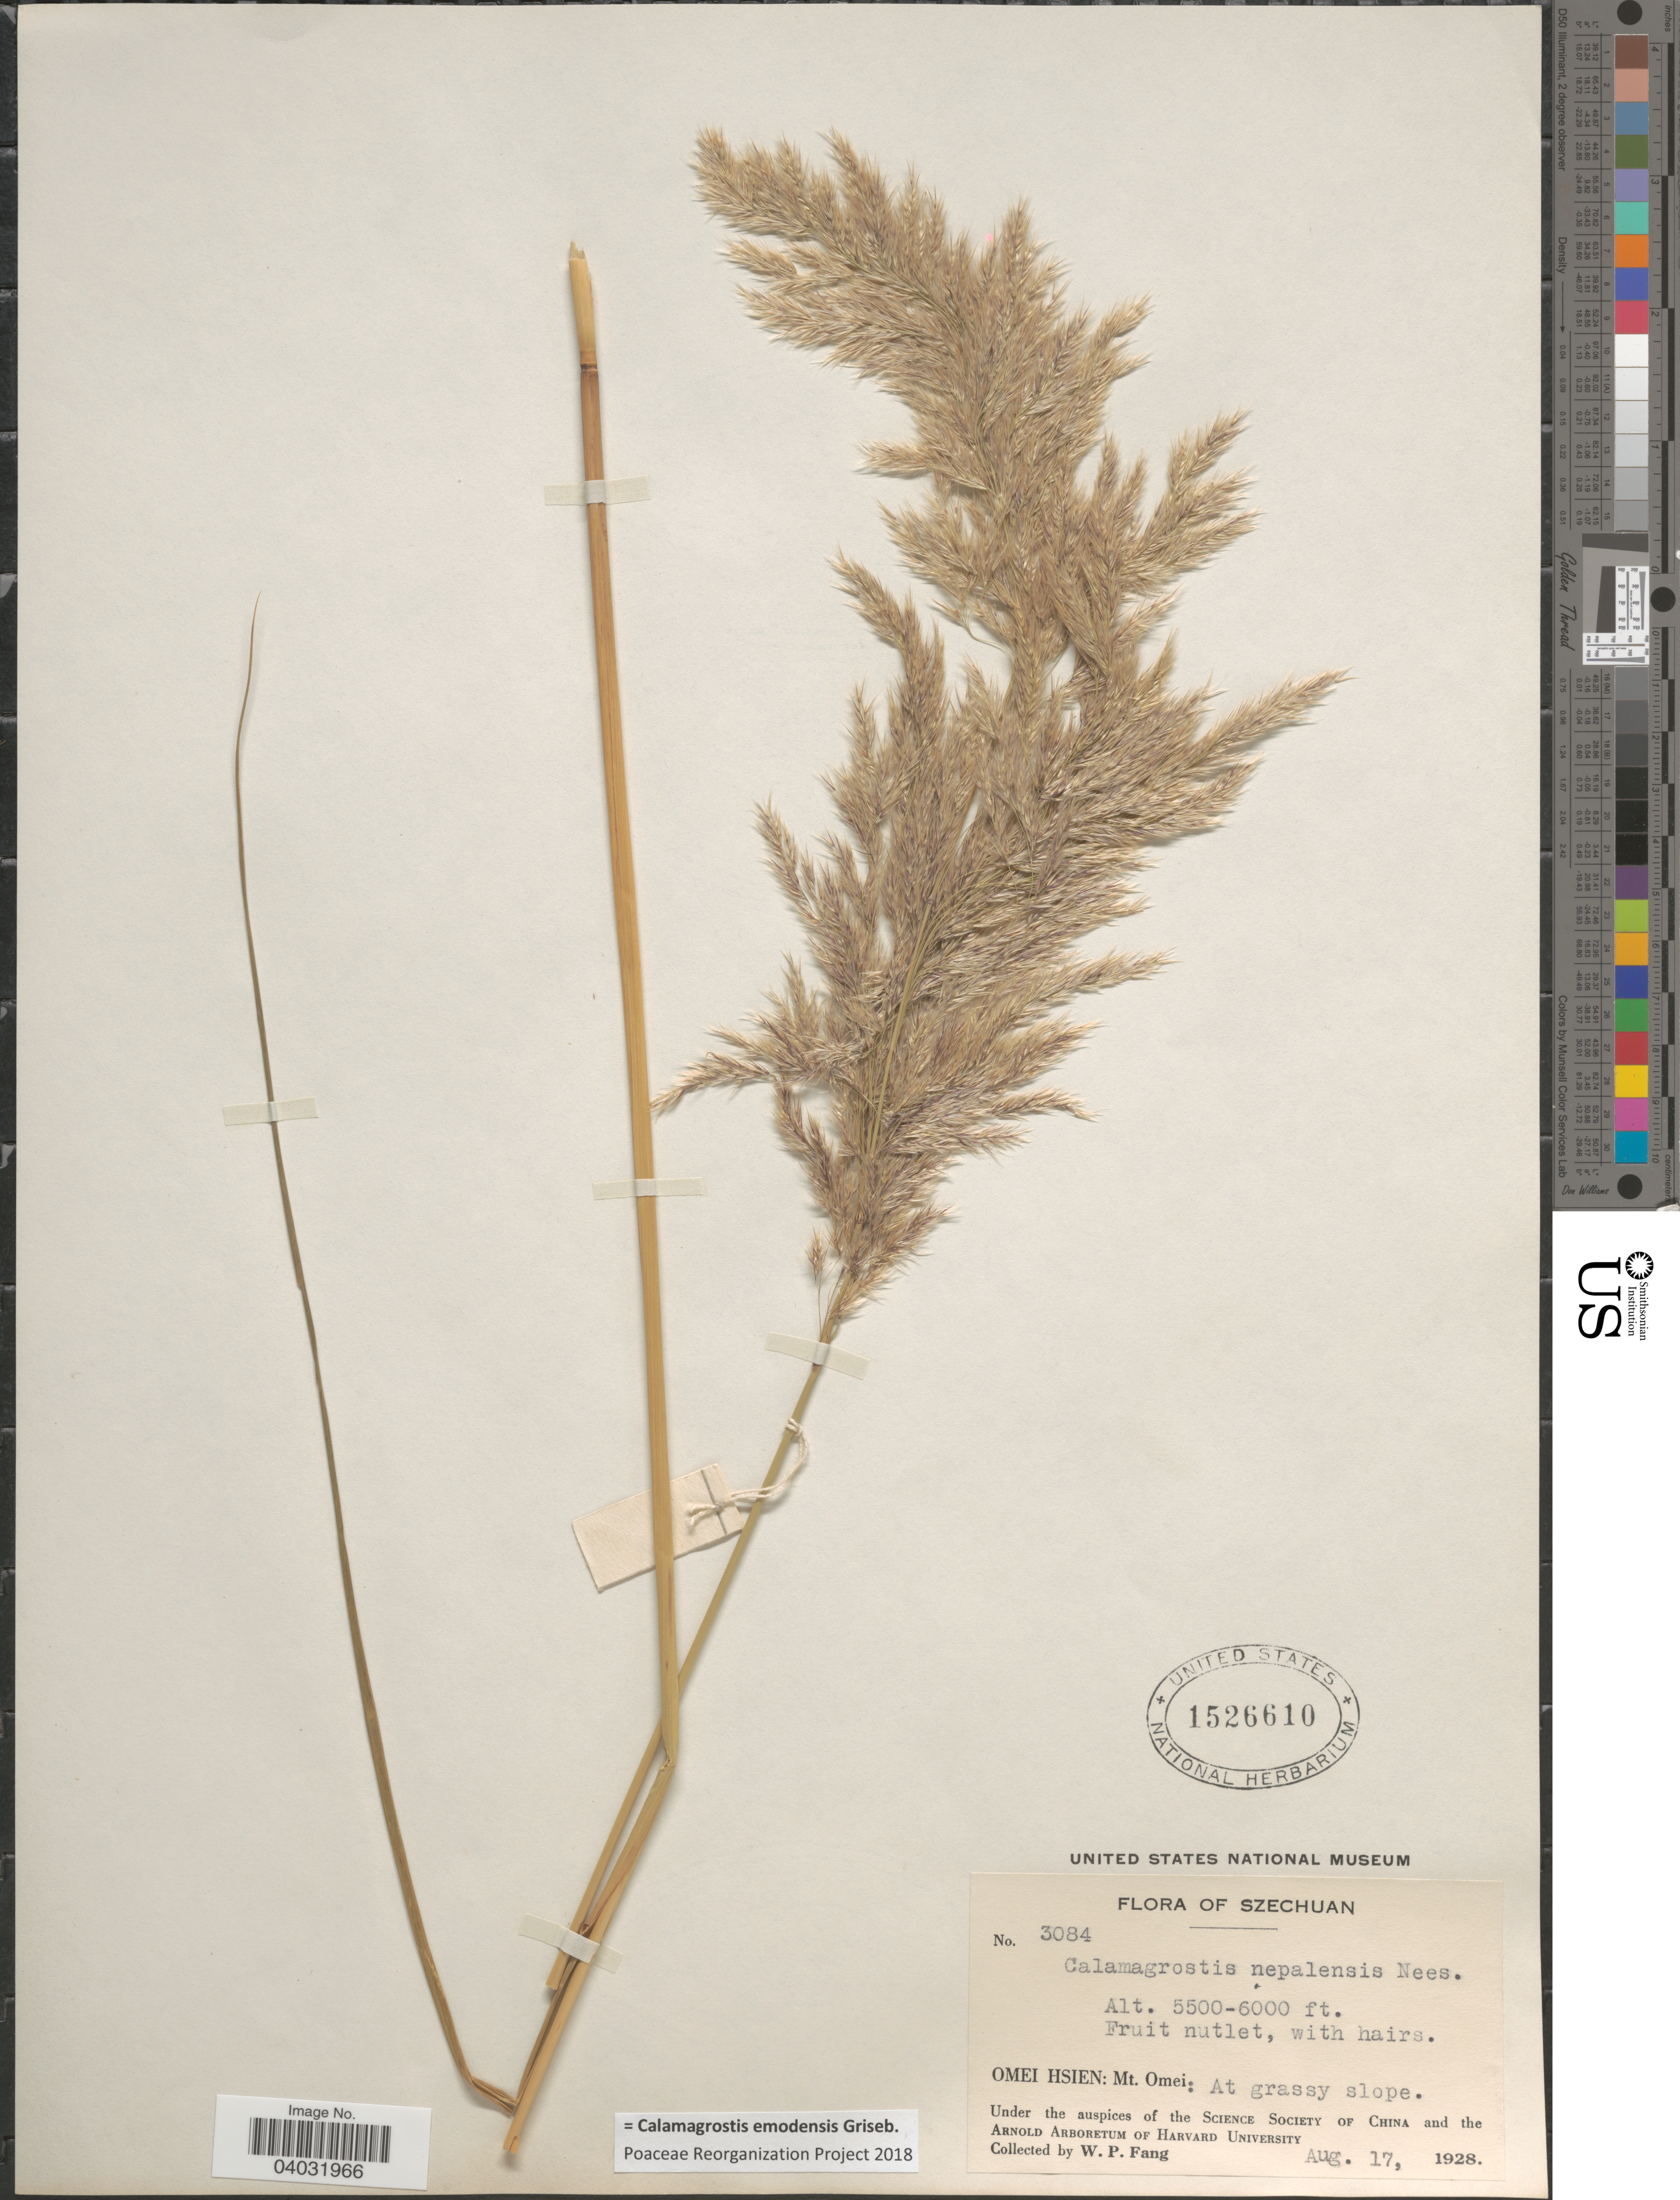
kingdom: Plantae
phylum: Tracheophyta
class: Liliopsida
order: Poales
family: Poaceae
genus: Calamagrostis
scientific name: Calamagrostis emodensis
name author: Griseb.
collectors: W. P. Fang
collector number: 3084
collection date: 1928-08-17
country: China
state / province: Sichuan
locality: Szechuan. Omei Hsien: Mt. Omei: At grassy slope.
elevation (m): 1676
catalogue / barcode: US 1526610